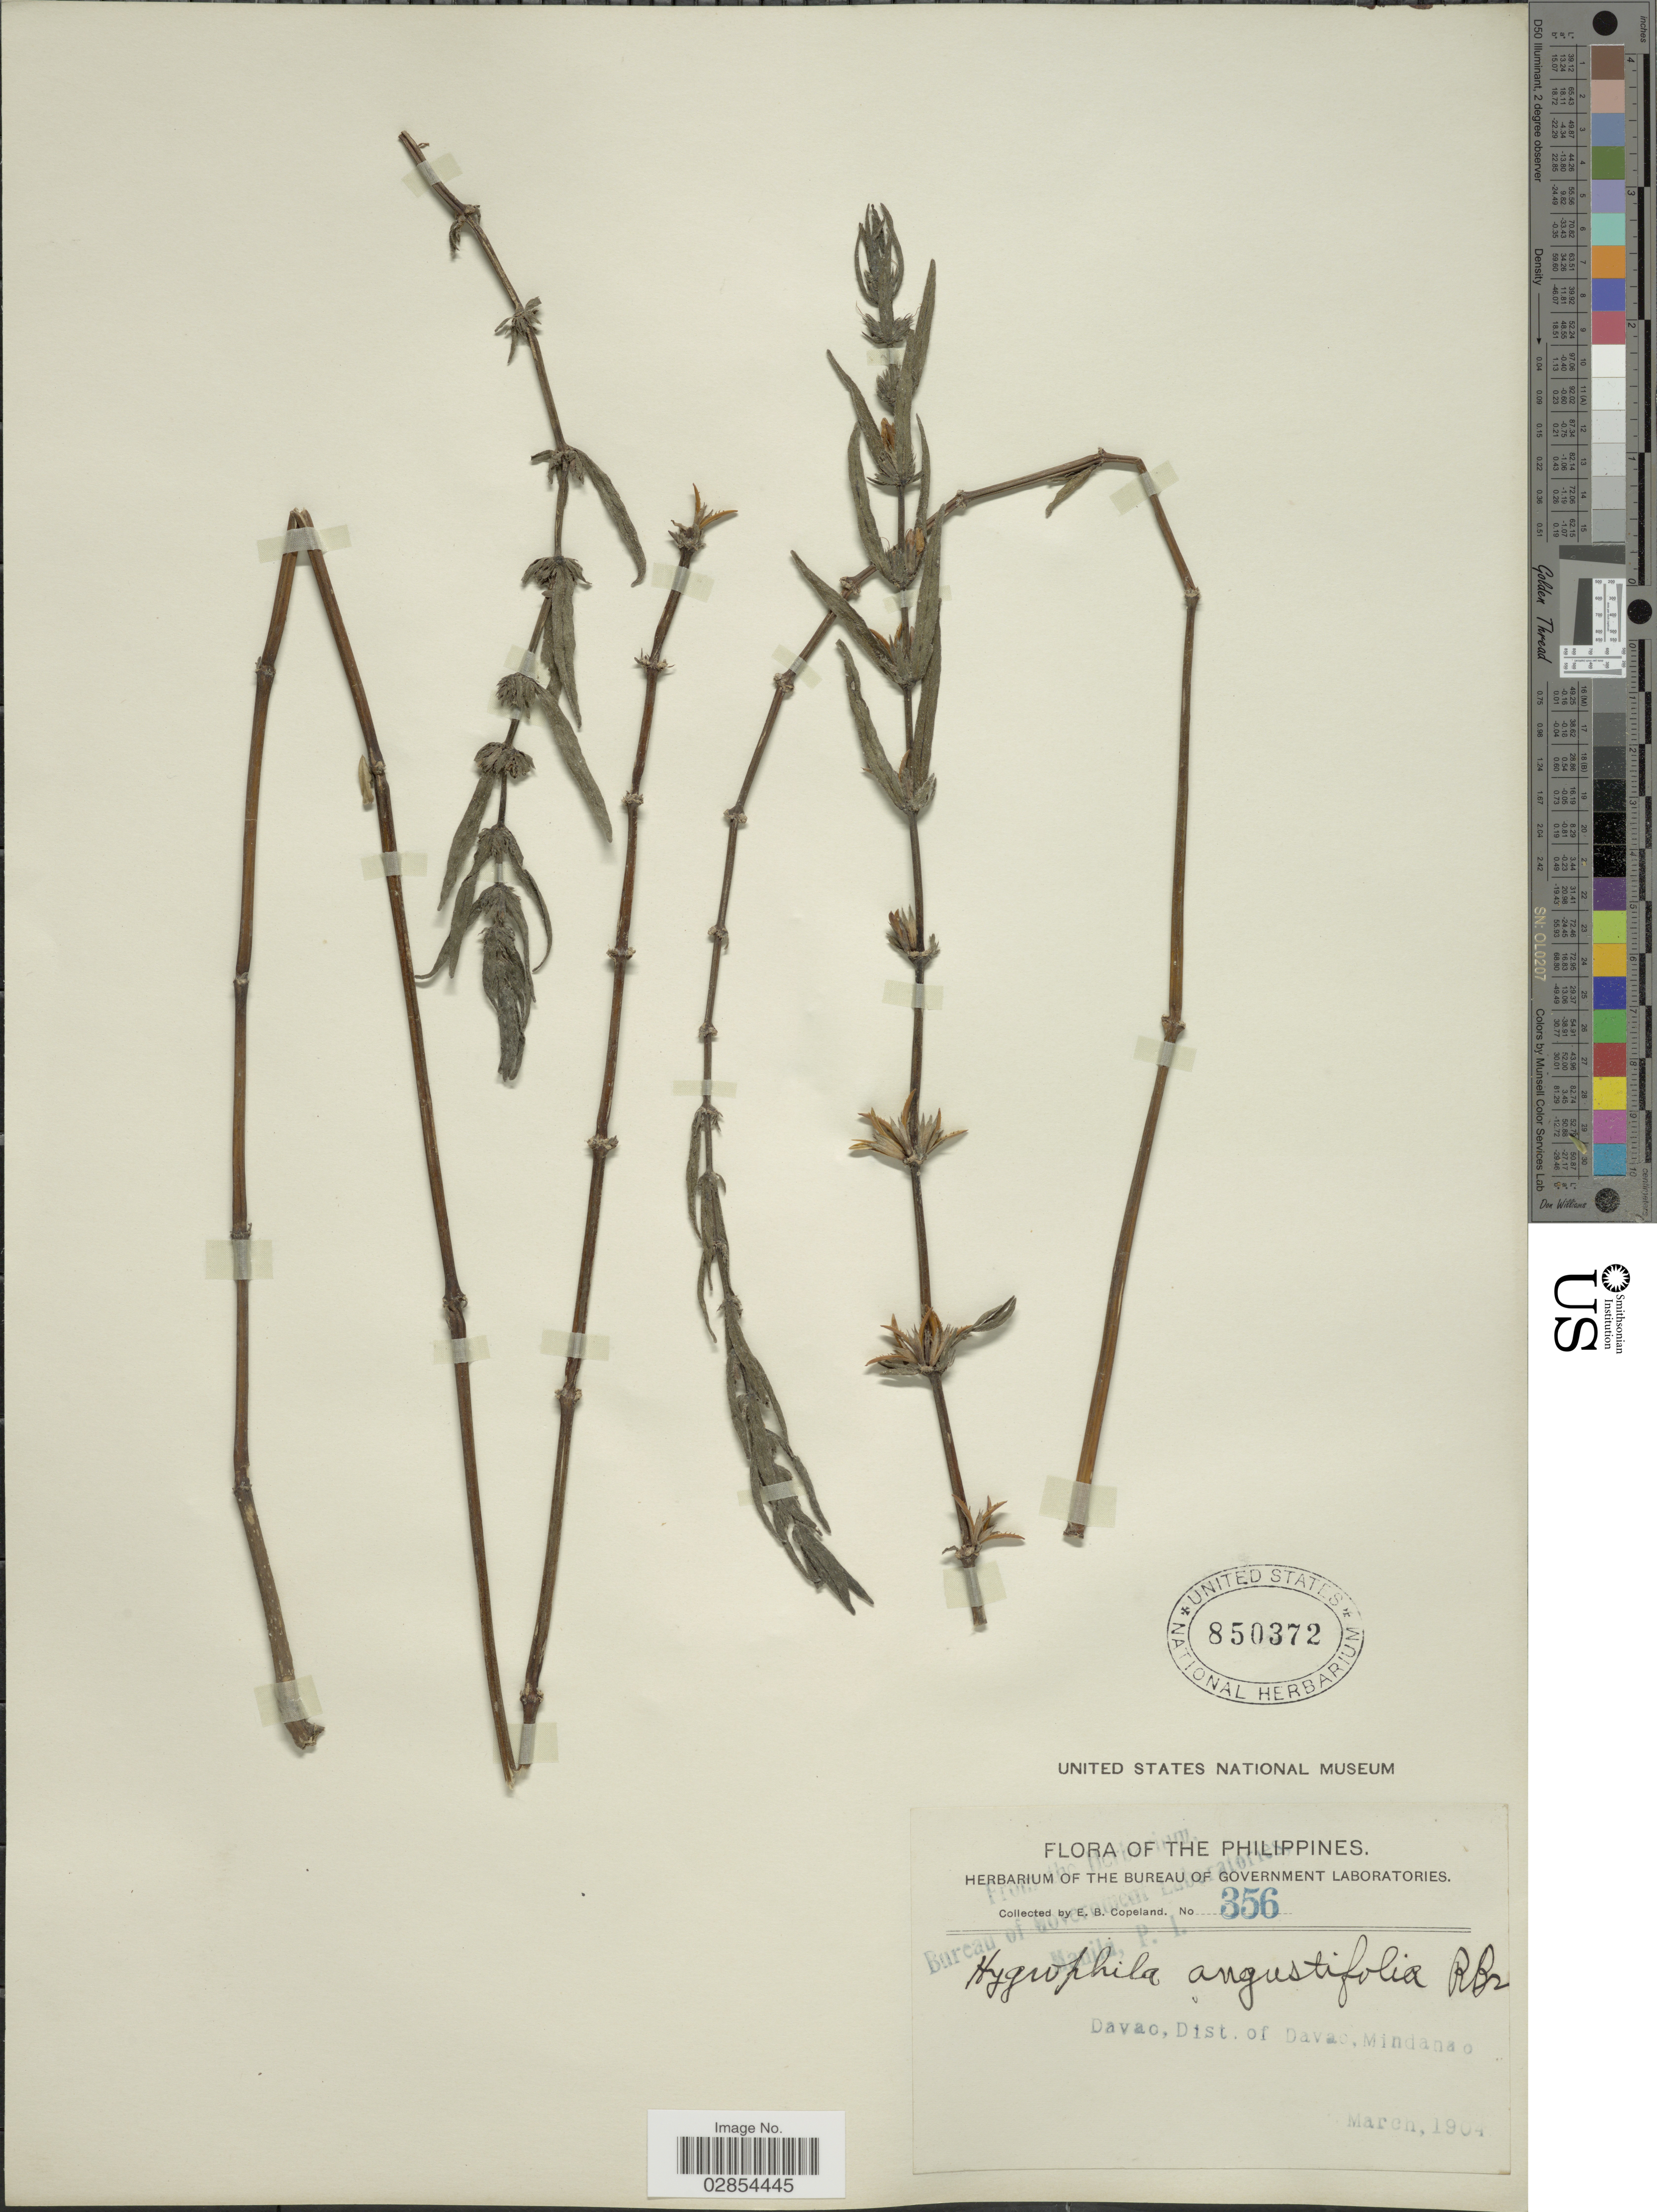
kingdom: Plantae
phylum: Tracheophyta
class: Magnoliopsida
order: Lamiales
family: Acanthaceae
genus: Hygrophila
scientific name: Hygrophila salicifolia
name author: (Vahl) Nees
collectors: E. B. Copeland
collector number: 356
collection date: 1904-03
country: Philippines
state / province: Davao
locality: Dist. of Davao, Mindanao.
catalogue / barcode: US 850372